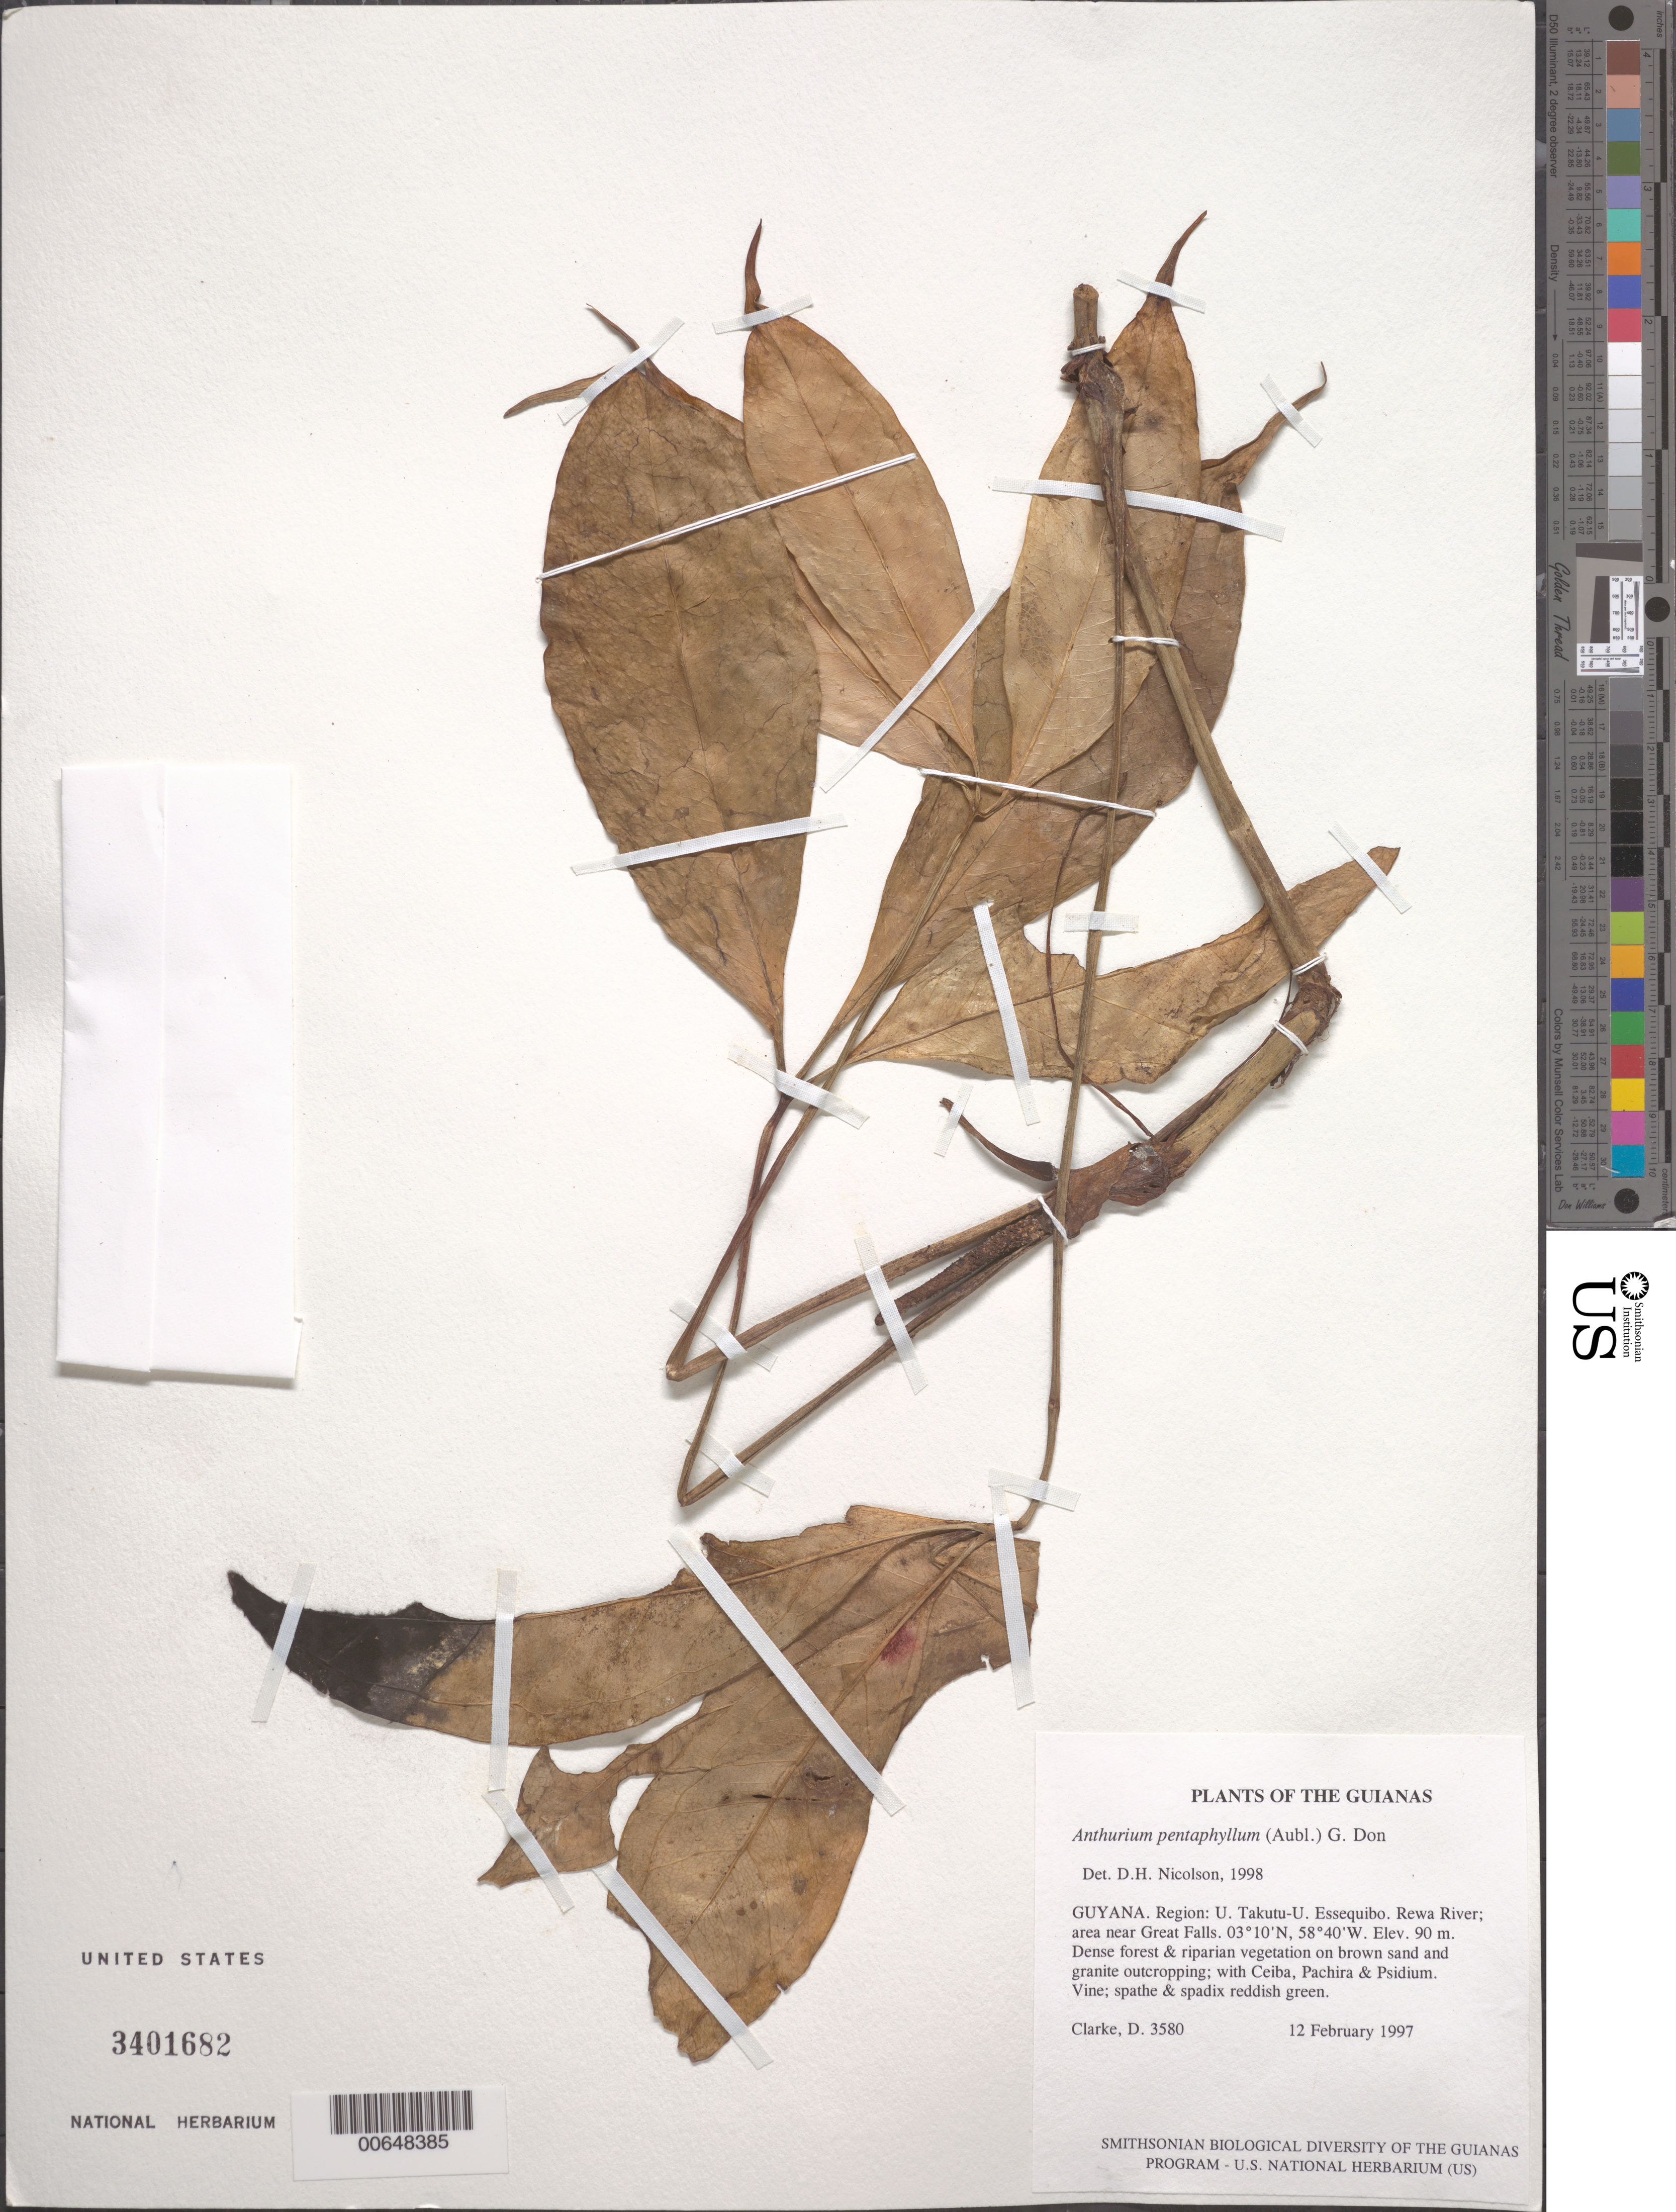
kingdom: Plantae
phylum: Tracheophyta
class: Liliopsida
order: Alismatales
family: Araceae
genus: Anthurium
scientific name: Anthurium pentaphyllum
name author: (Aubl.) G. Don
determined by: Nicolson, Dan H.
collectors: H. D. Clarke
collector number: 3580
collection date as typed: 12 February 1997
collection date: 1997-02-12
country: Guyana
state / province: U. Takutu-U. Essequibo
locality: Rewa River; area near Great Falls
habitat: Dense forest & riparian vegetation on brown sand and granite outcropping; with Ceiba, Pachira & Psidium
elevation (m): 90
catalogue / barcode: US 3401692